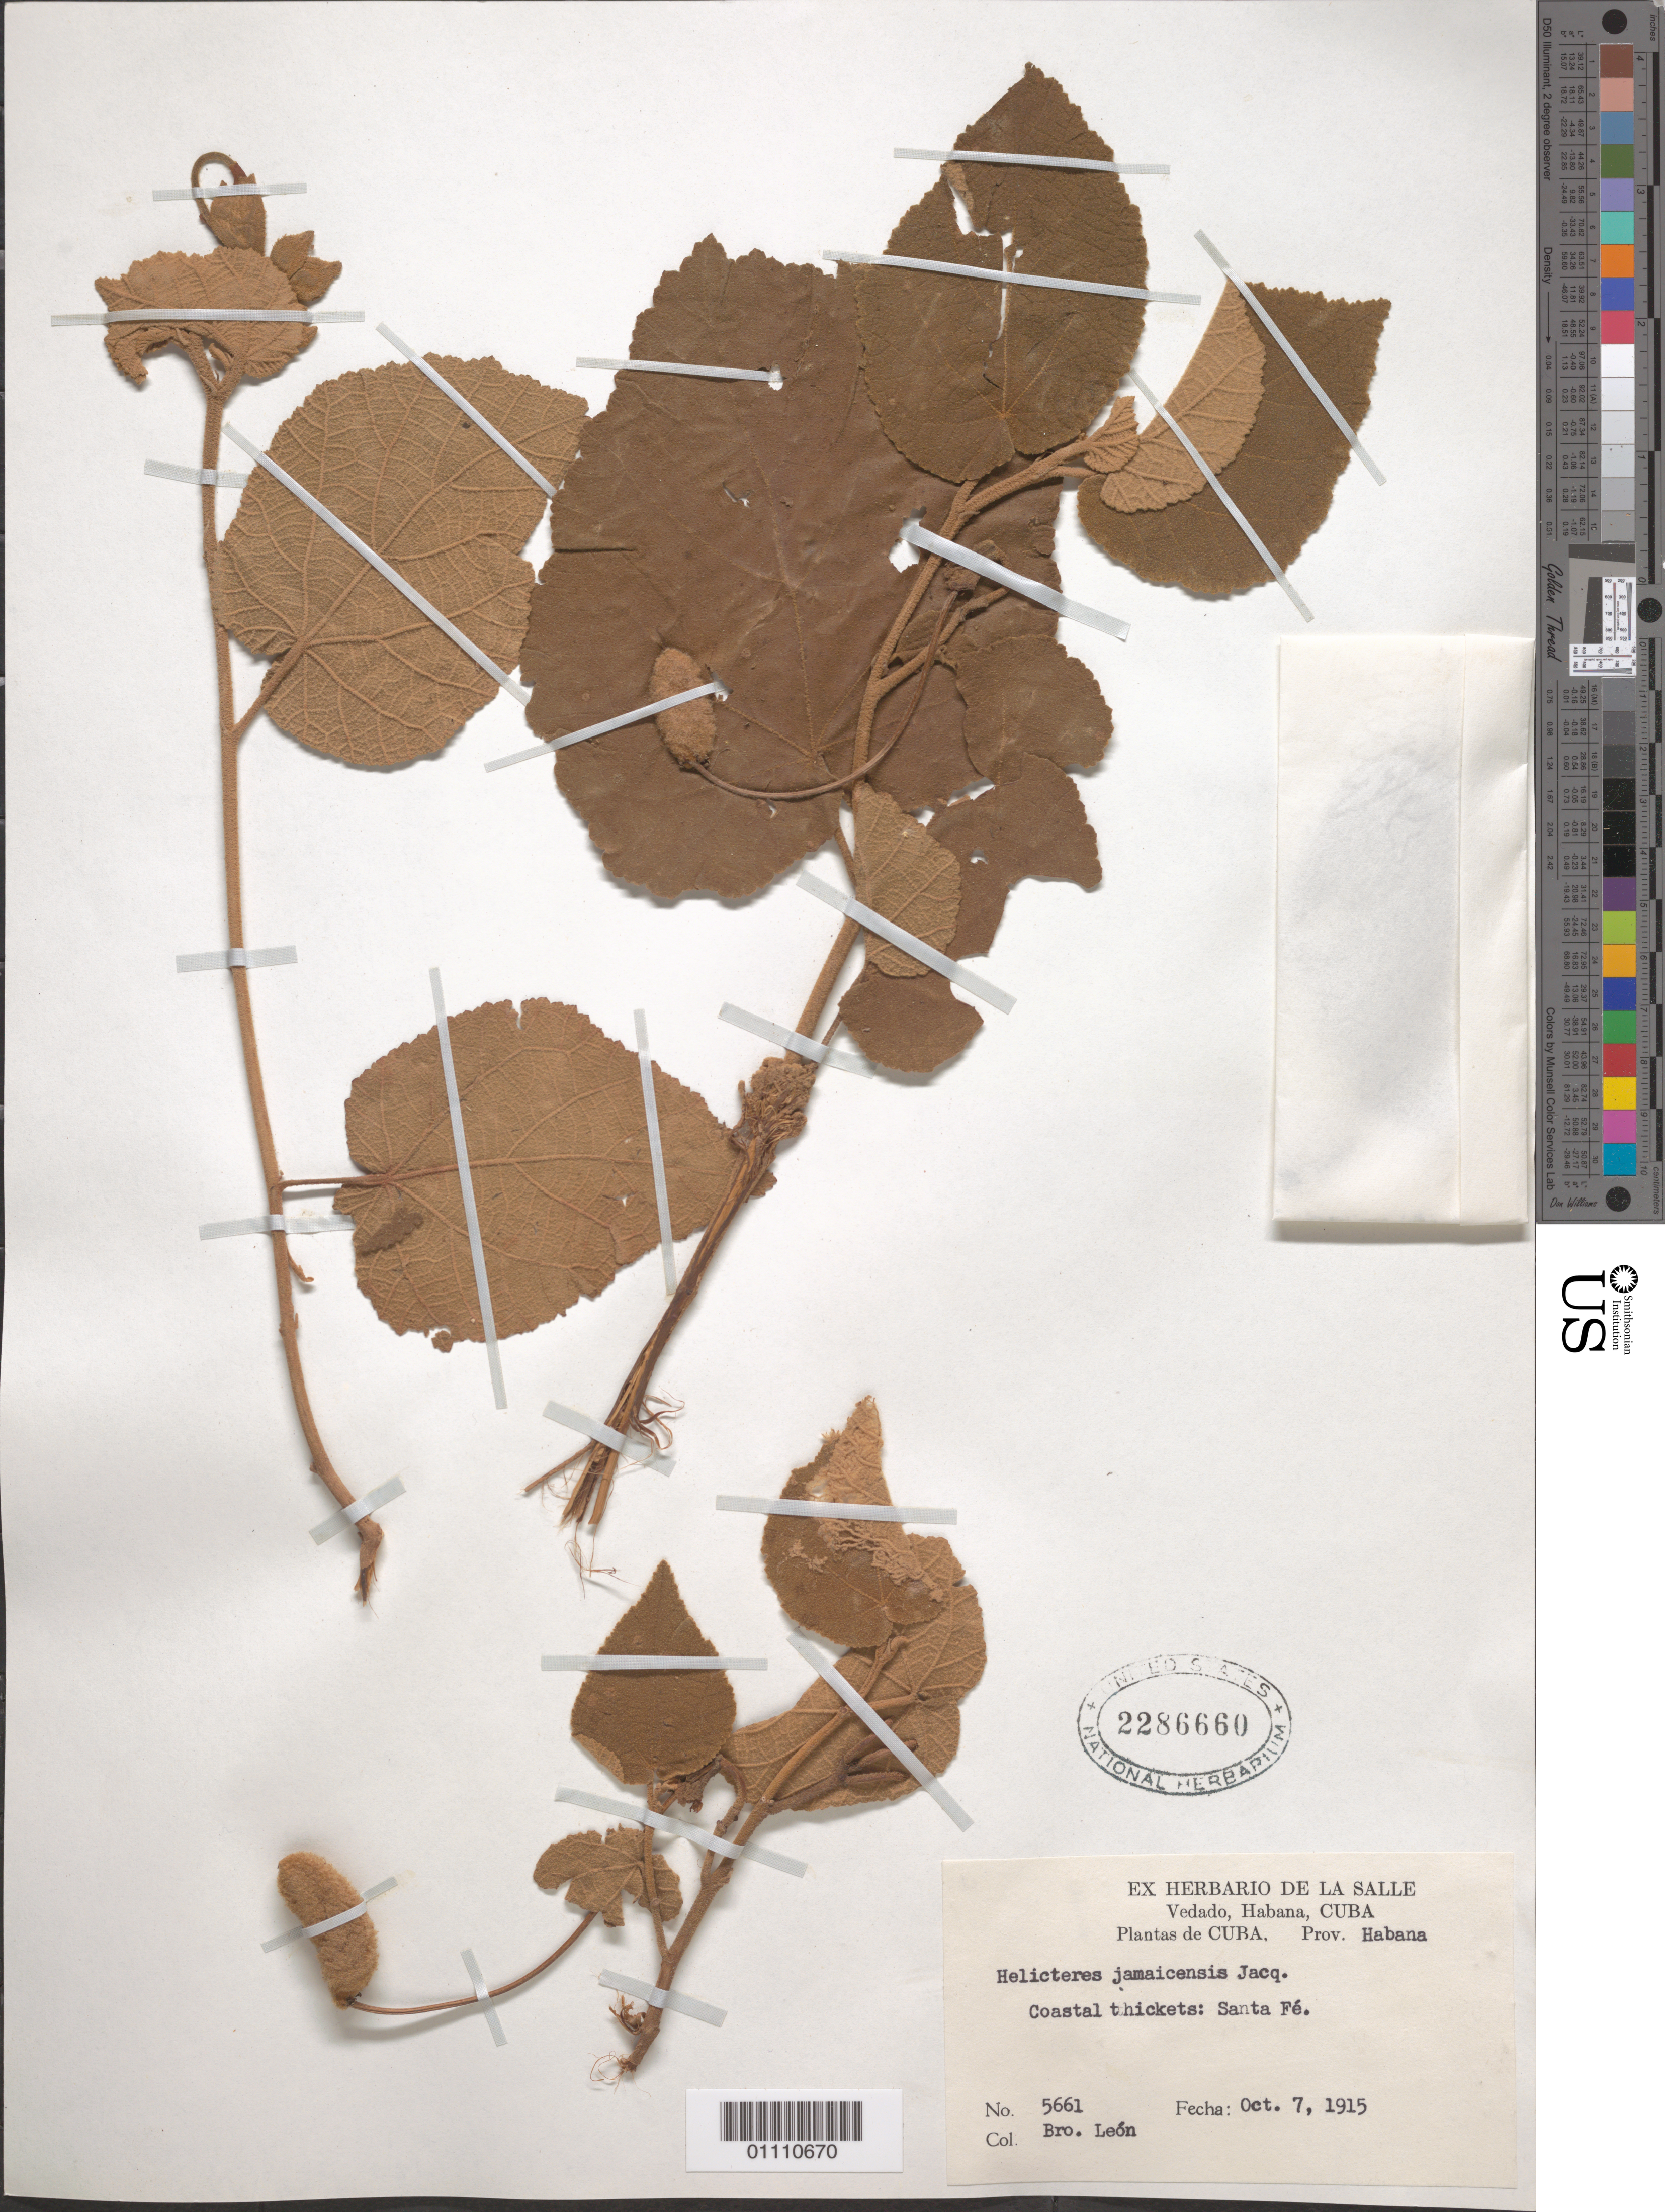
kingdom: Plantae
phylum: Tracheophyta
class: Magnoliopsida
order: Malvales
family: Malvaceae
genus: Helicteres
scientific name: Helicteres jamaicensis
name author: Jacq.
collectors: Bro. León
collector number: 5661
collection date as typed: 07 Oct 1915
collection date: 1915-10-07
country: Cuba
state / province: La Habana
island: Cuba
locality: Santa Fé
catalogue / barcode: US 2286660